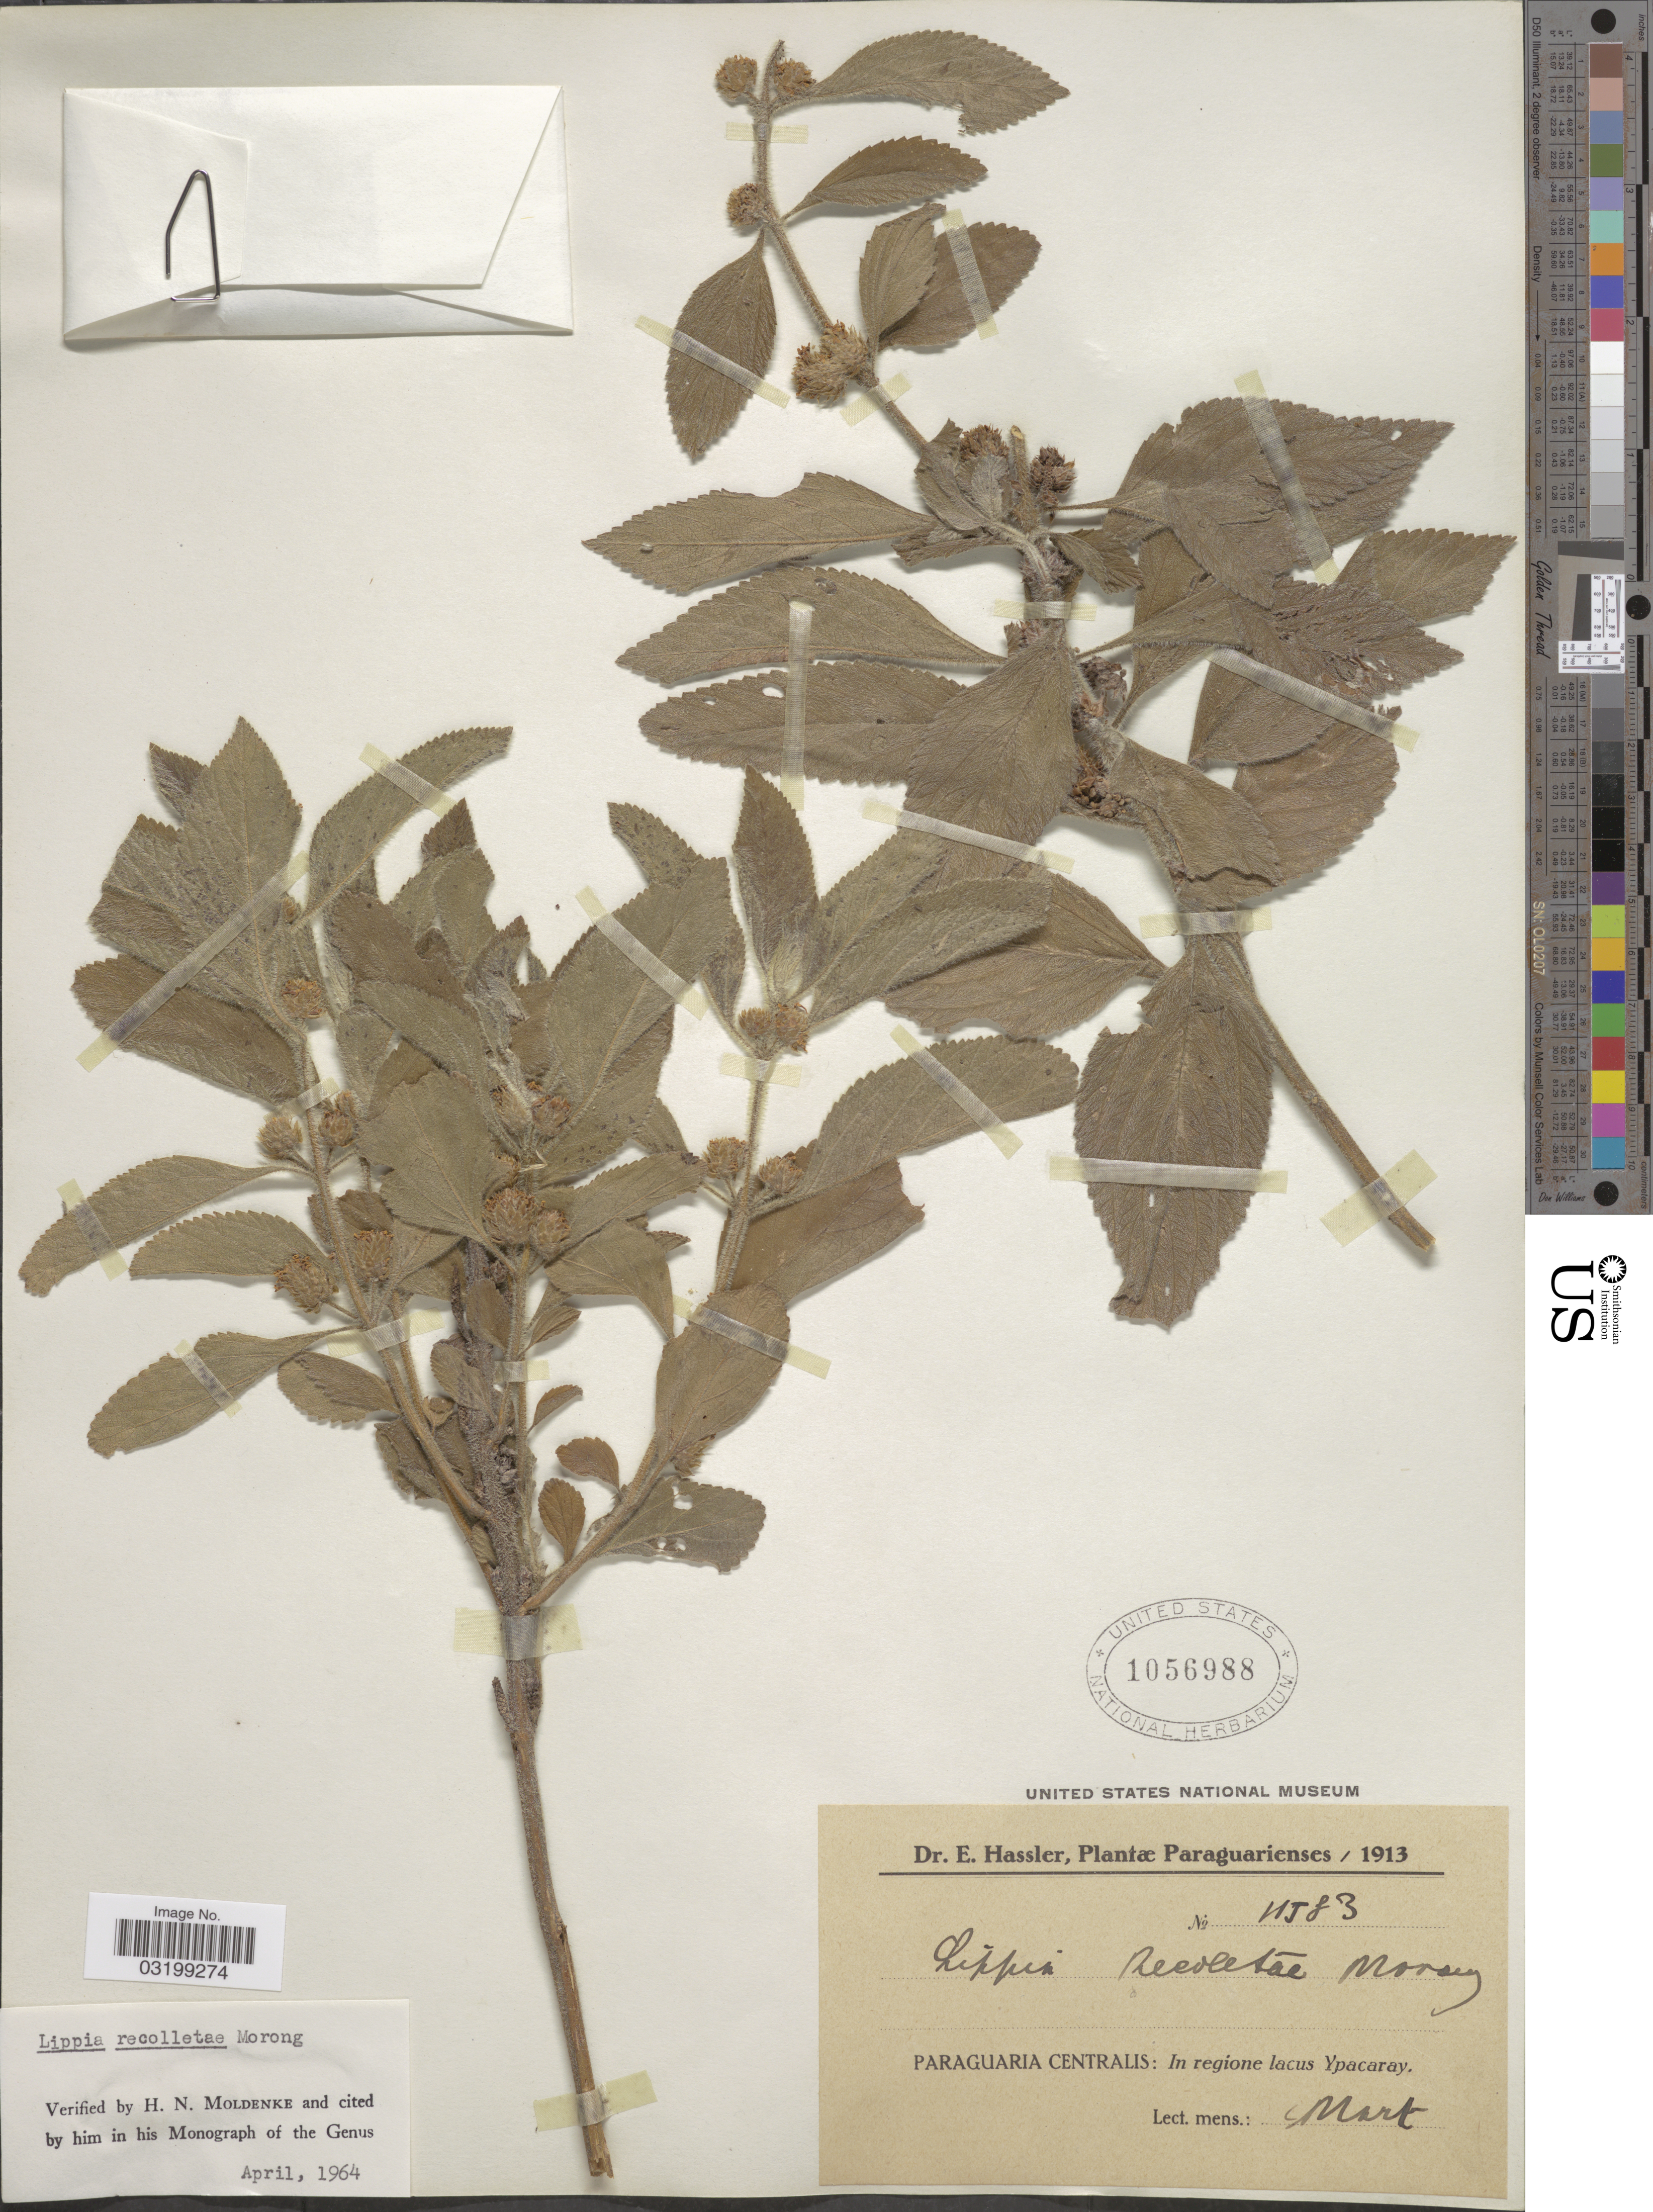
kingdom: Plantae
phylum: Tracheophyta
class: Magnoliopsida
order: Lamiales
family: Verbenaceae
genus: Lippia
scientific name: Lippia recolletae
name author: Morong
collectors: E. Hassler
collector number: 11583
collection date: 1913-03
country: Paraguay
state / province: Paraguari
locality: Paraguaria Centralis: In regione lacus Ypacaray.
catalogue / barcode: US 1056988